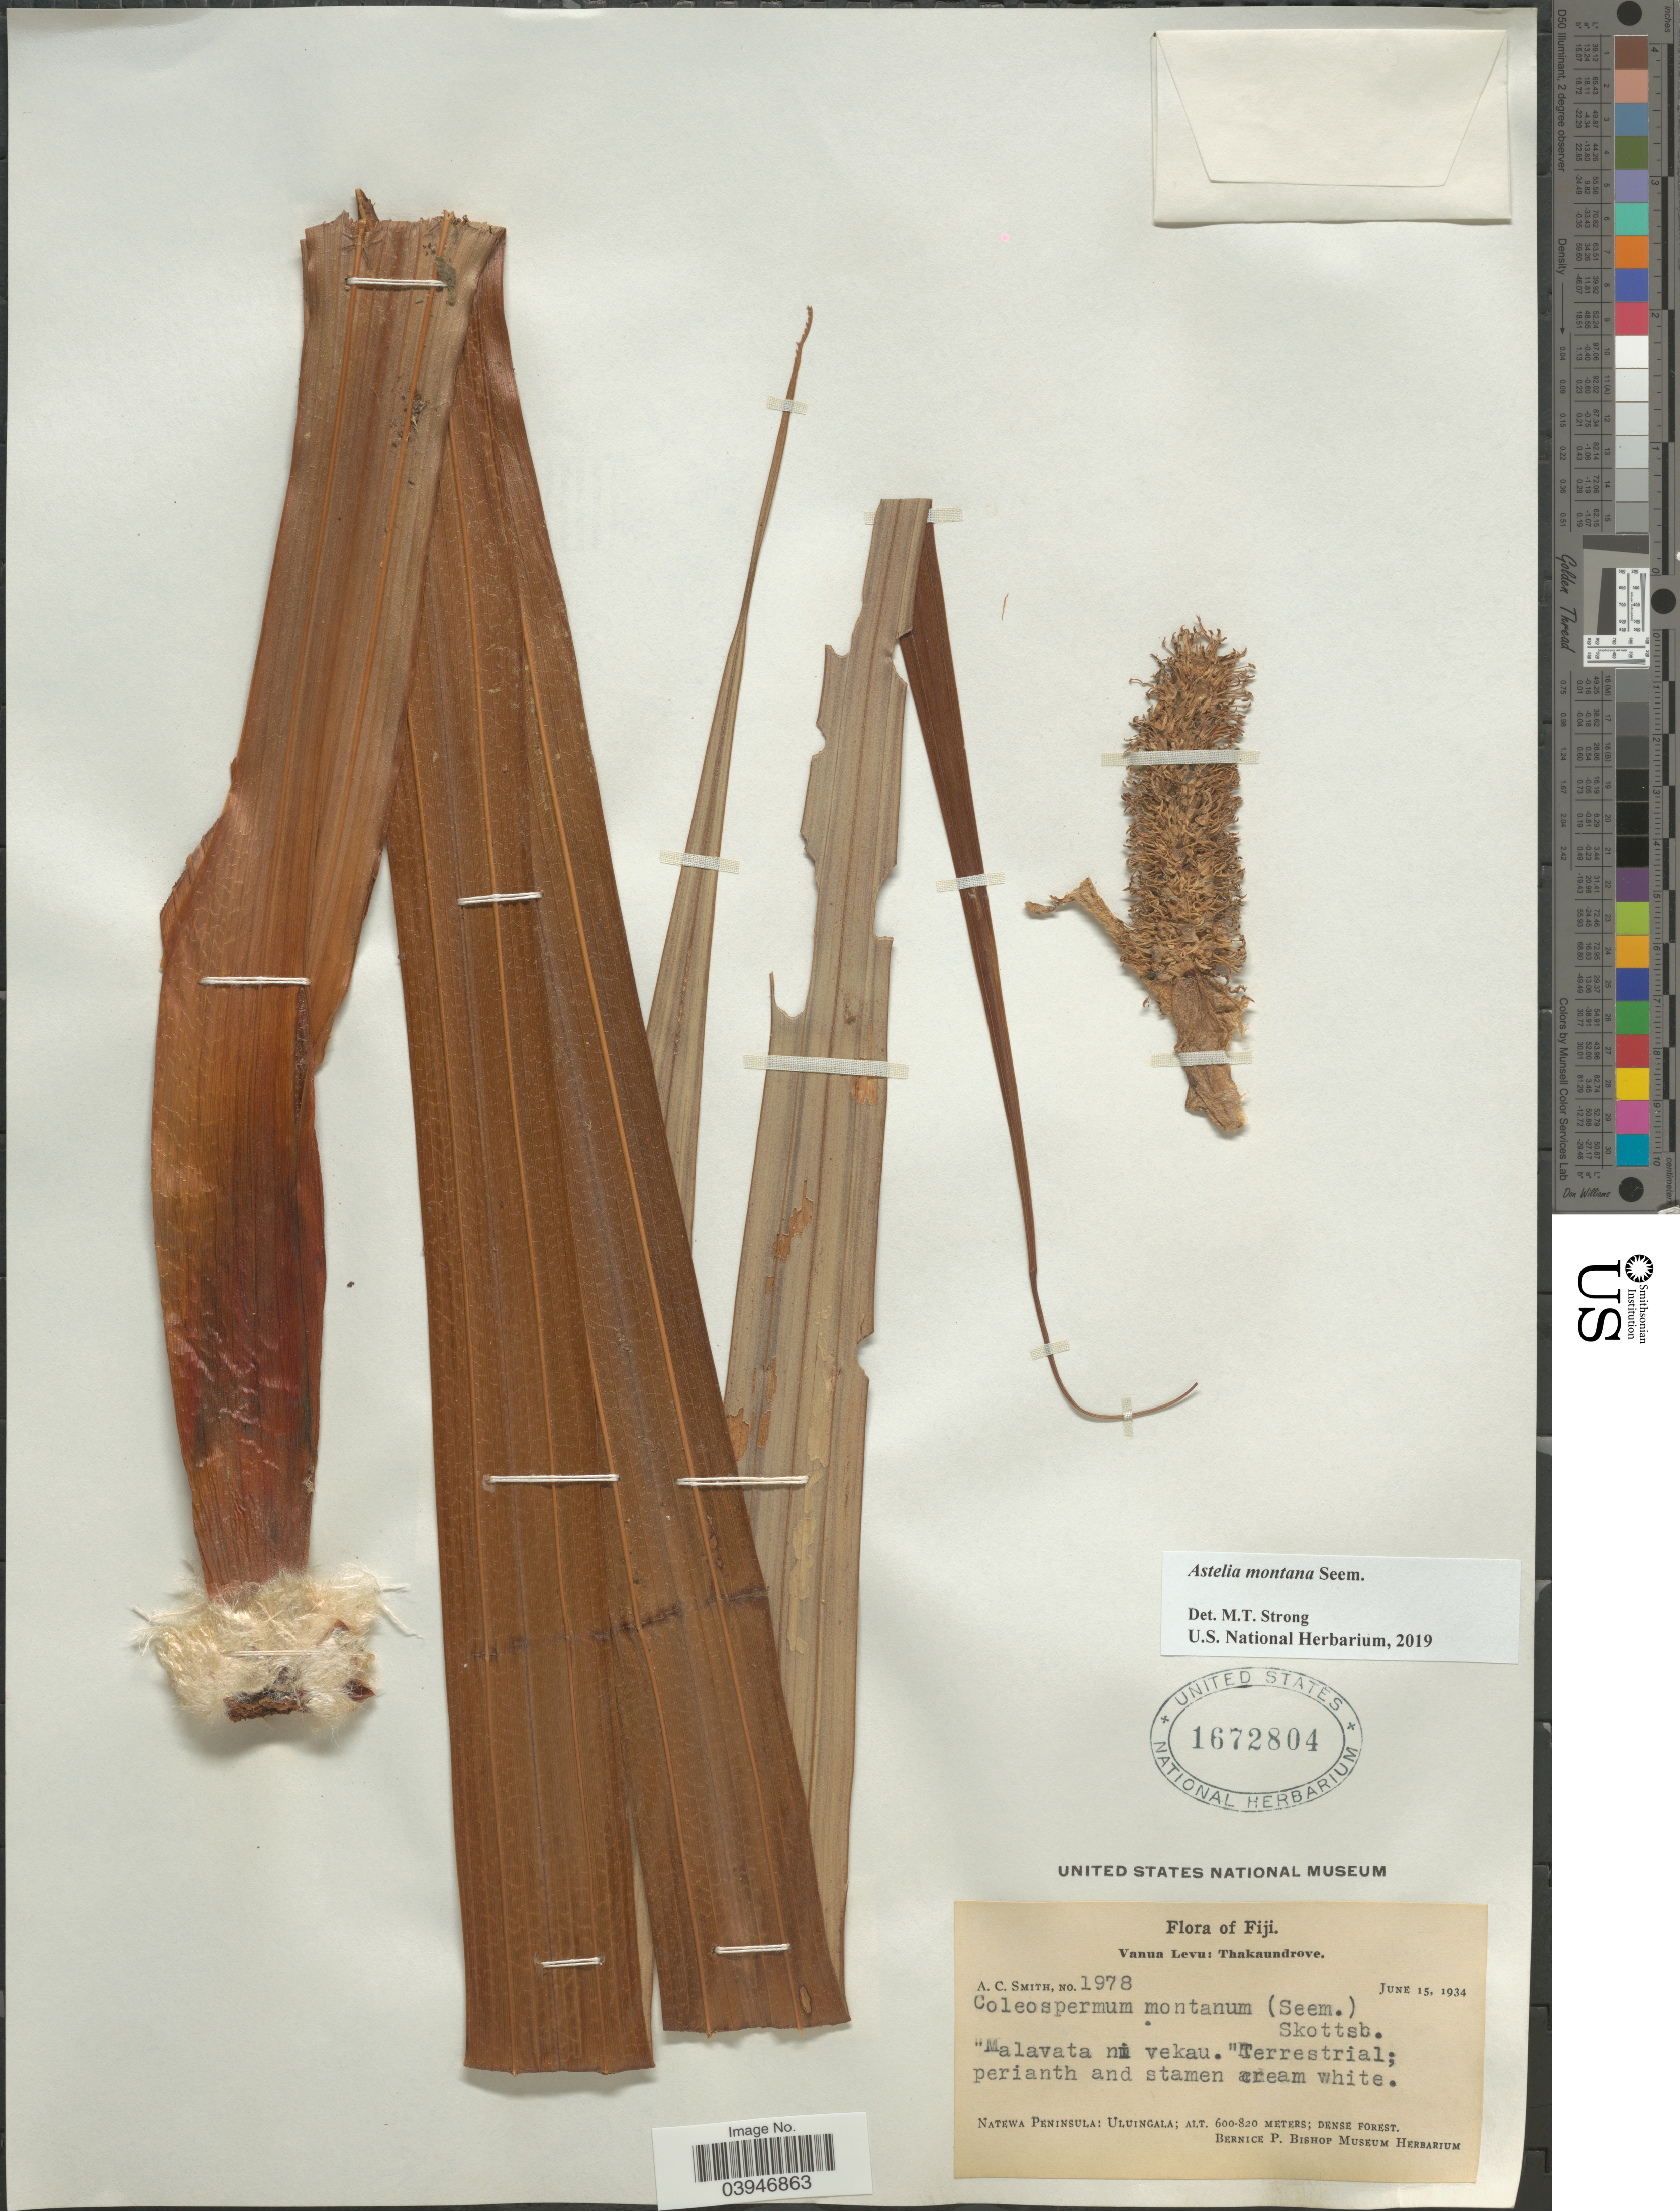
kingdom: Plantae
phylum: Tracheophyta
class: Liliopsida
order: Asparagales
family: Asteliaceae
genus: Astelia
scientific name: Astelia montana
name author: Seem.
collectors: A. C. Smith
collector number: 1978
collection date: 1934-06-15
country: Fiji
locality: Vanua Levu: Thakaundrove. Natewa Peninsula: Uluingala.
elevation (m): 600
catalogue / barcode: US 1672804